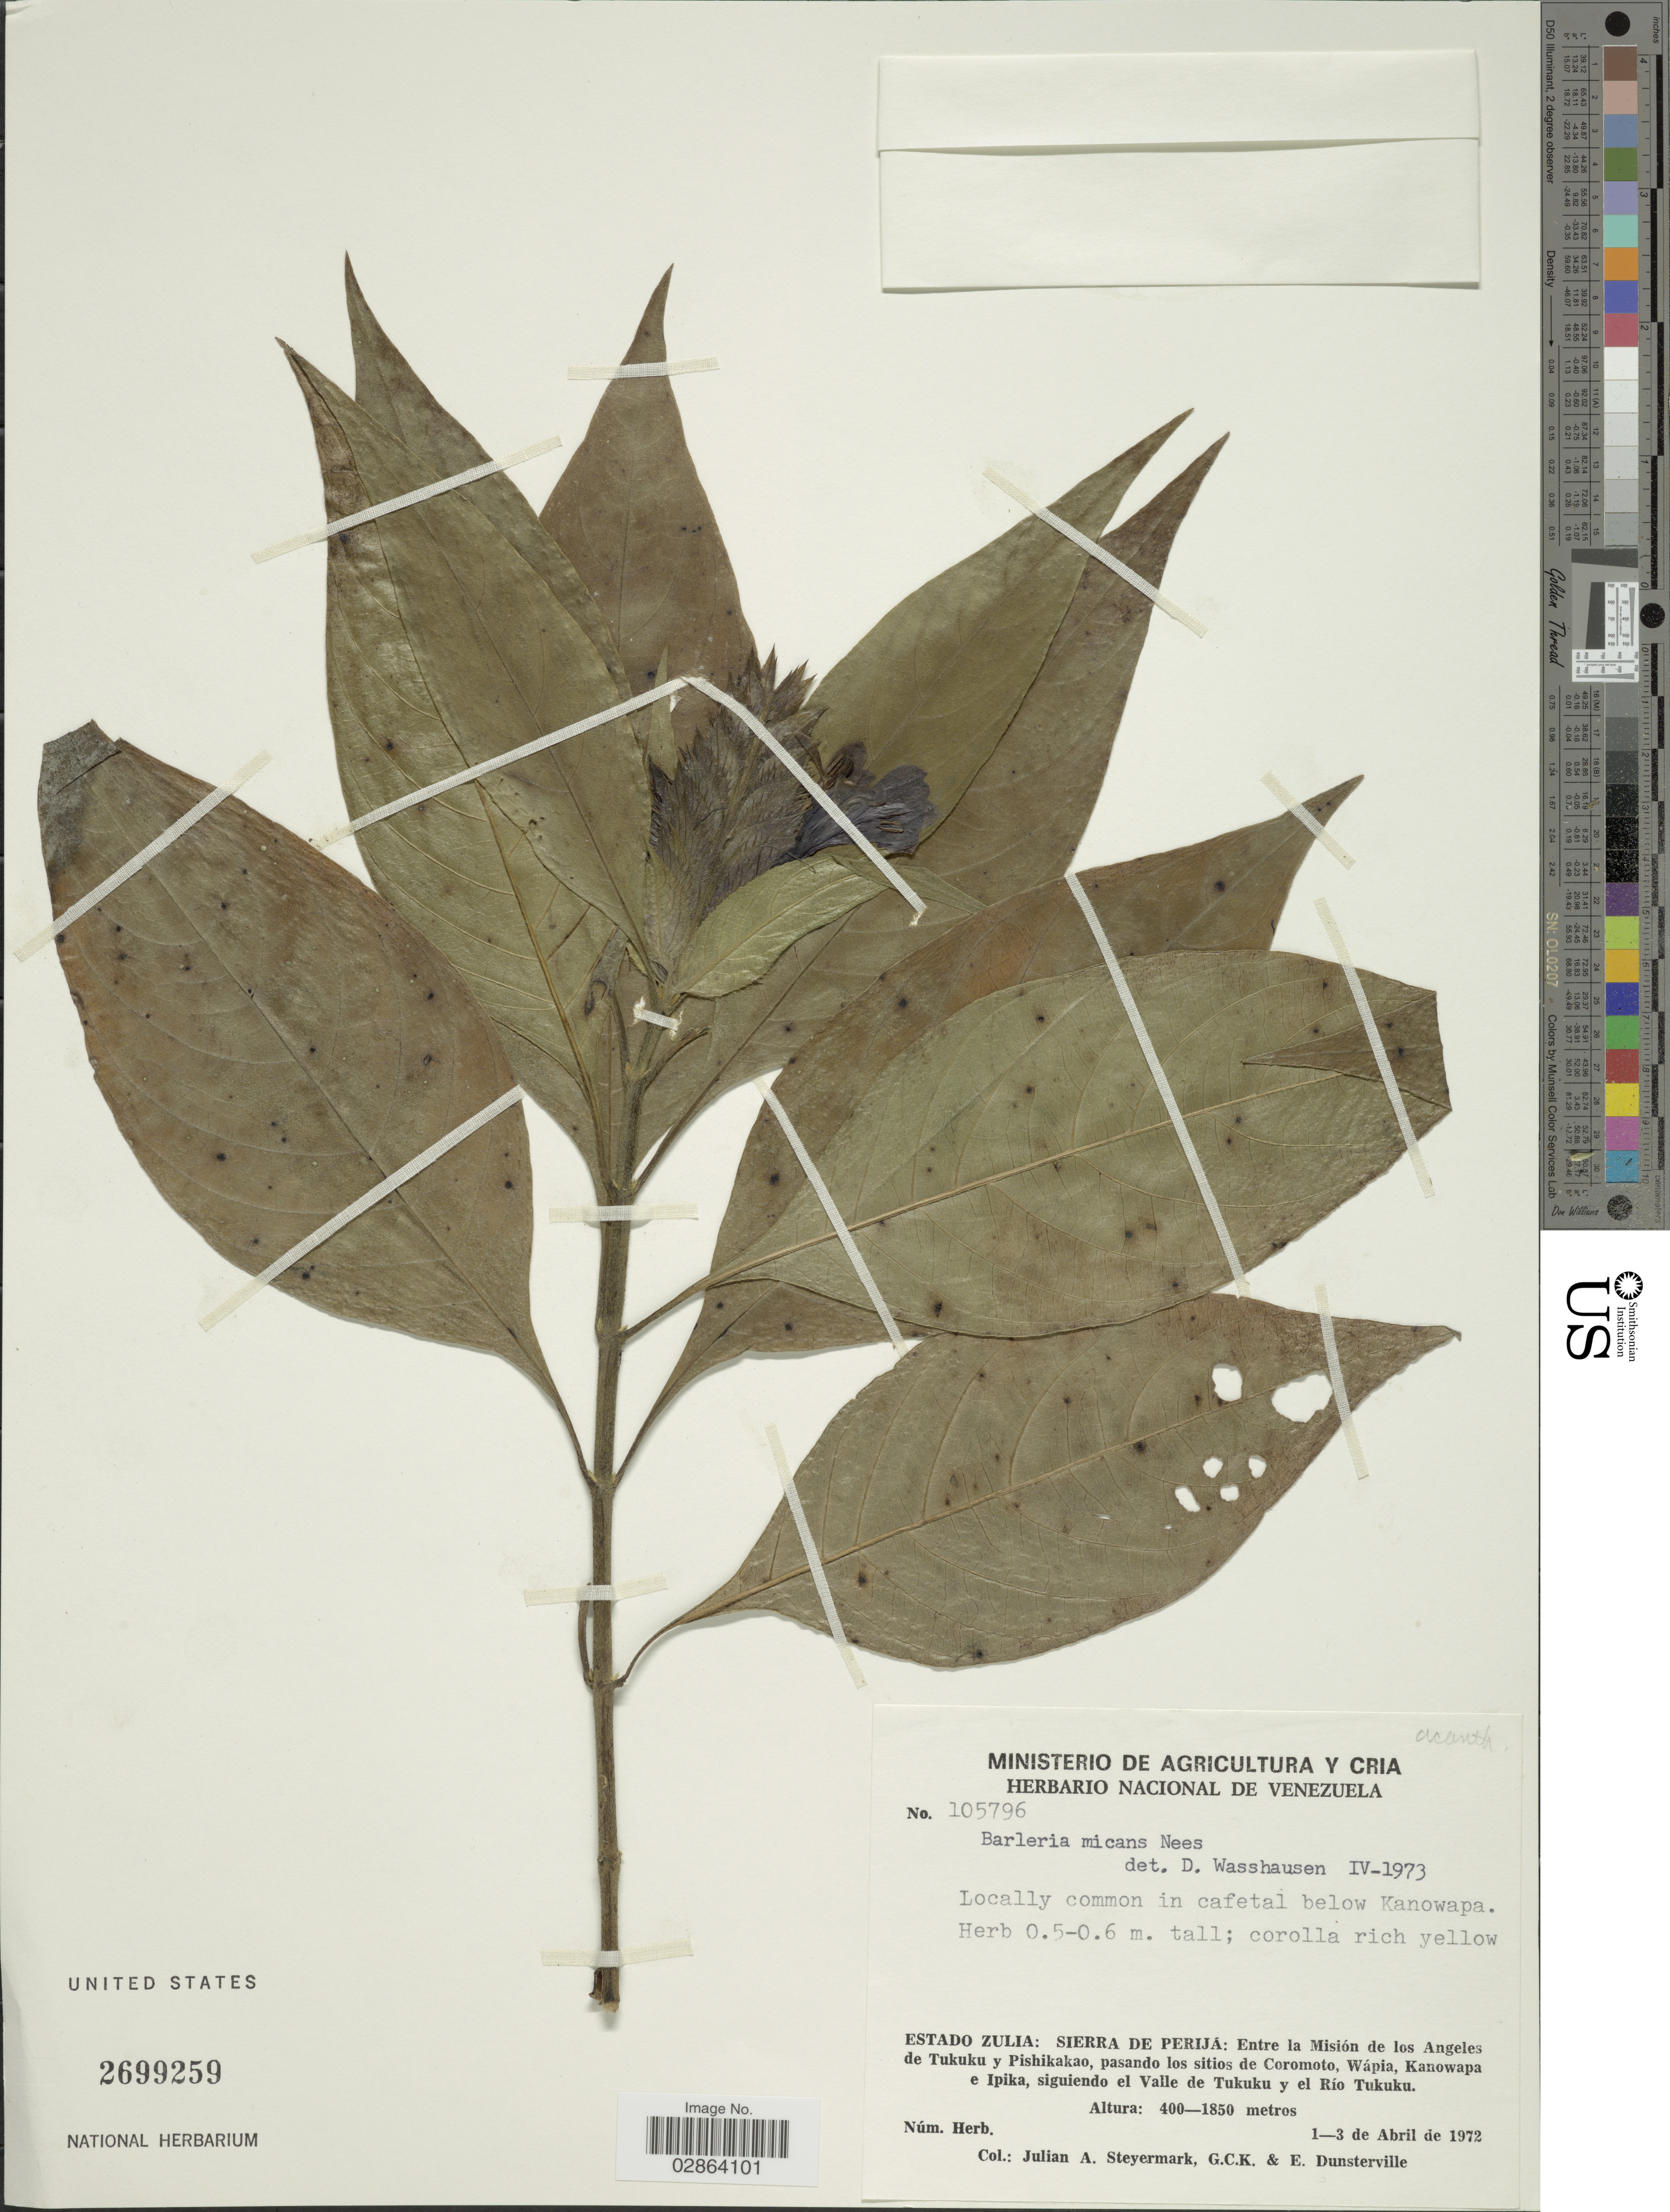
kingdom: Plantae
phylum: Tracheophyta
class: Magnoliopsida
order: Lamiales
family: Acanthaceae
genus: Barleria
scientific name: Barleria micans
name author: Nees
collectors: J. Steyermark, G. C. K. Dunsterville & E. Dunsterville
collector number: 105796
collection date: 1972-04-01/1972-04-03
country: Venezuela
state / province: Zulia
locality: Sierra de Perija: Entre la Misión de los Angeles de Tukuku y Pishikakao, pasando los sitios de Coromoto, Wápia, Kanowapa e Ipika, siguiendo el Valle de Tukuku y el Río Tukuku.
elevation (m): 400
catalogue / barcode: US 2699259